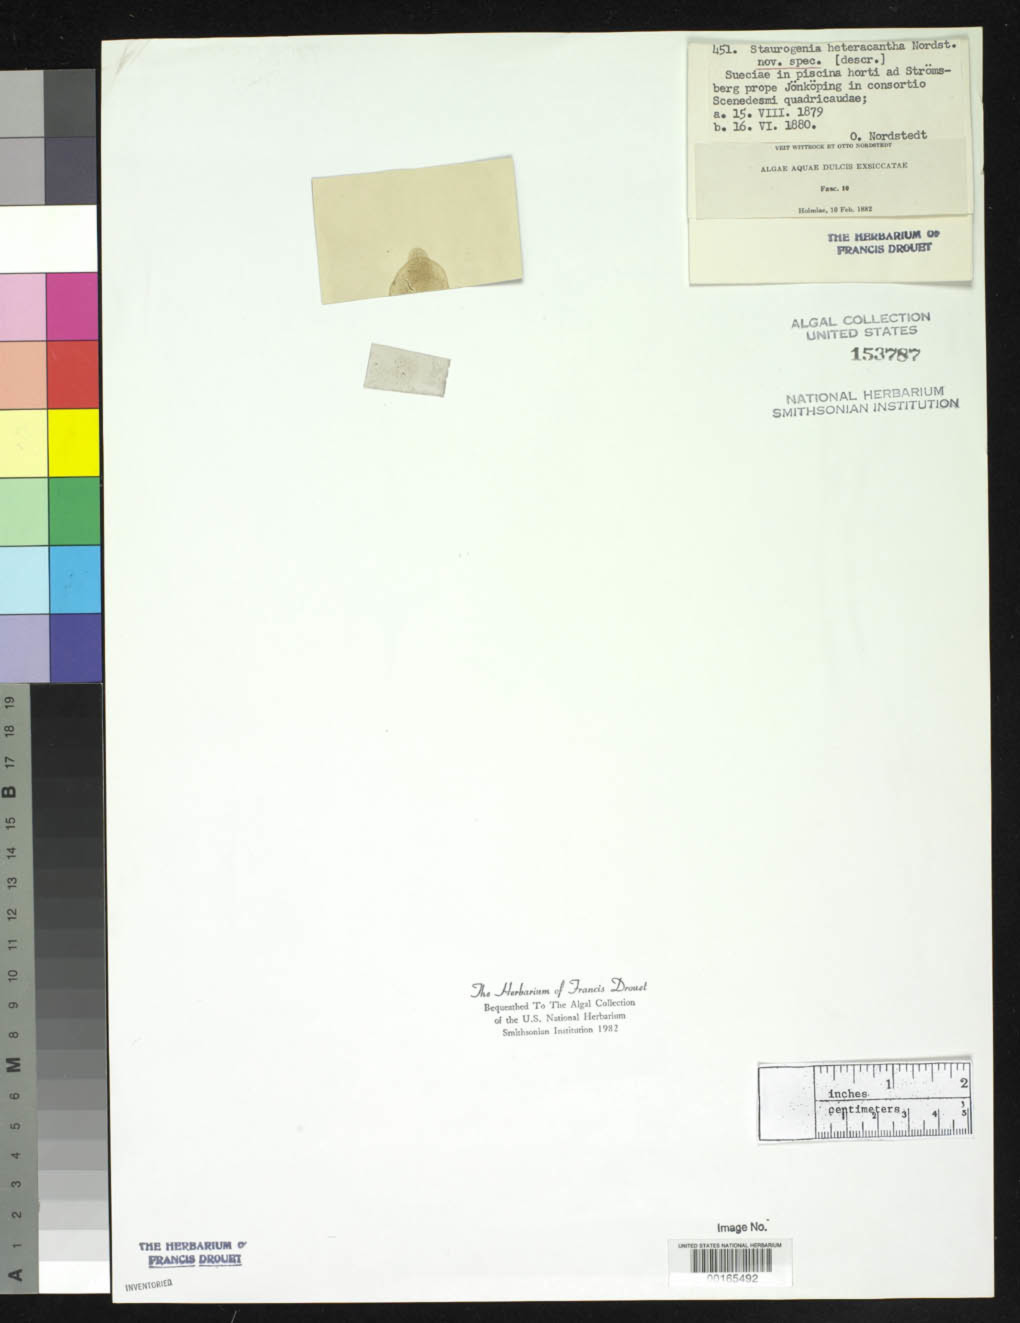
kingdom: Plantae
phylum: Chlorophyta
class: Chlorophyceae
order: Sphaeropleales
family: Scenedesmaceae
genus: Staurogenia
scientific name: Staurogenia heteracantha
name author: Nordstedt in Wittr. & Nordstedt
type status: Isotype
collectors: C. F. O. Nordstedt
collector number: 451A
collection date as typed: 15 Aug 1879 and 16 Jun 1880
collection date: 1879-08-15,1880-06-16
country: Sweden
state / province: Jönköping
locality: Stromsberg, near Jonkoping.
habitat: In piscina horti...in consortio Scenedesmi quadricandae.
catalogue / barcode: US 153787